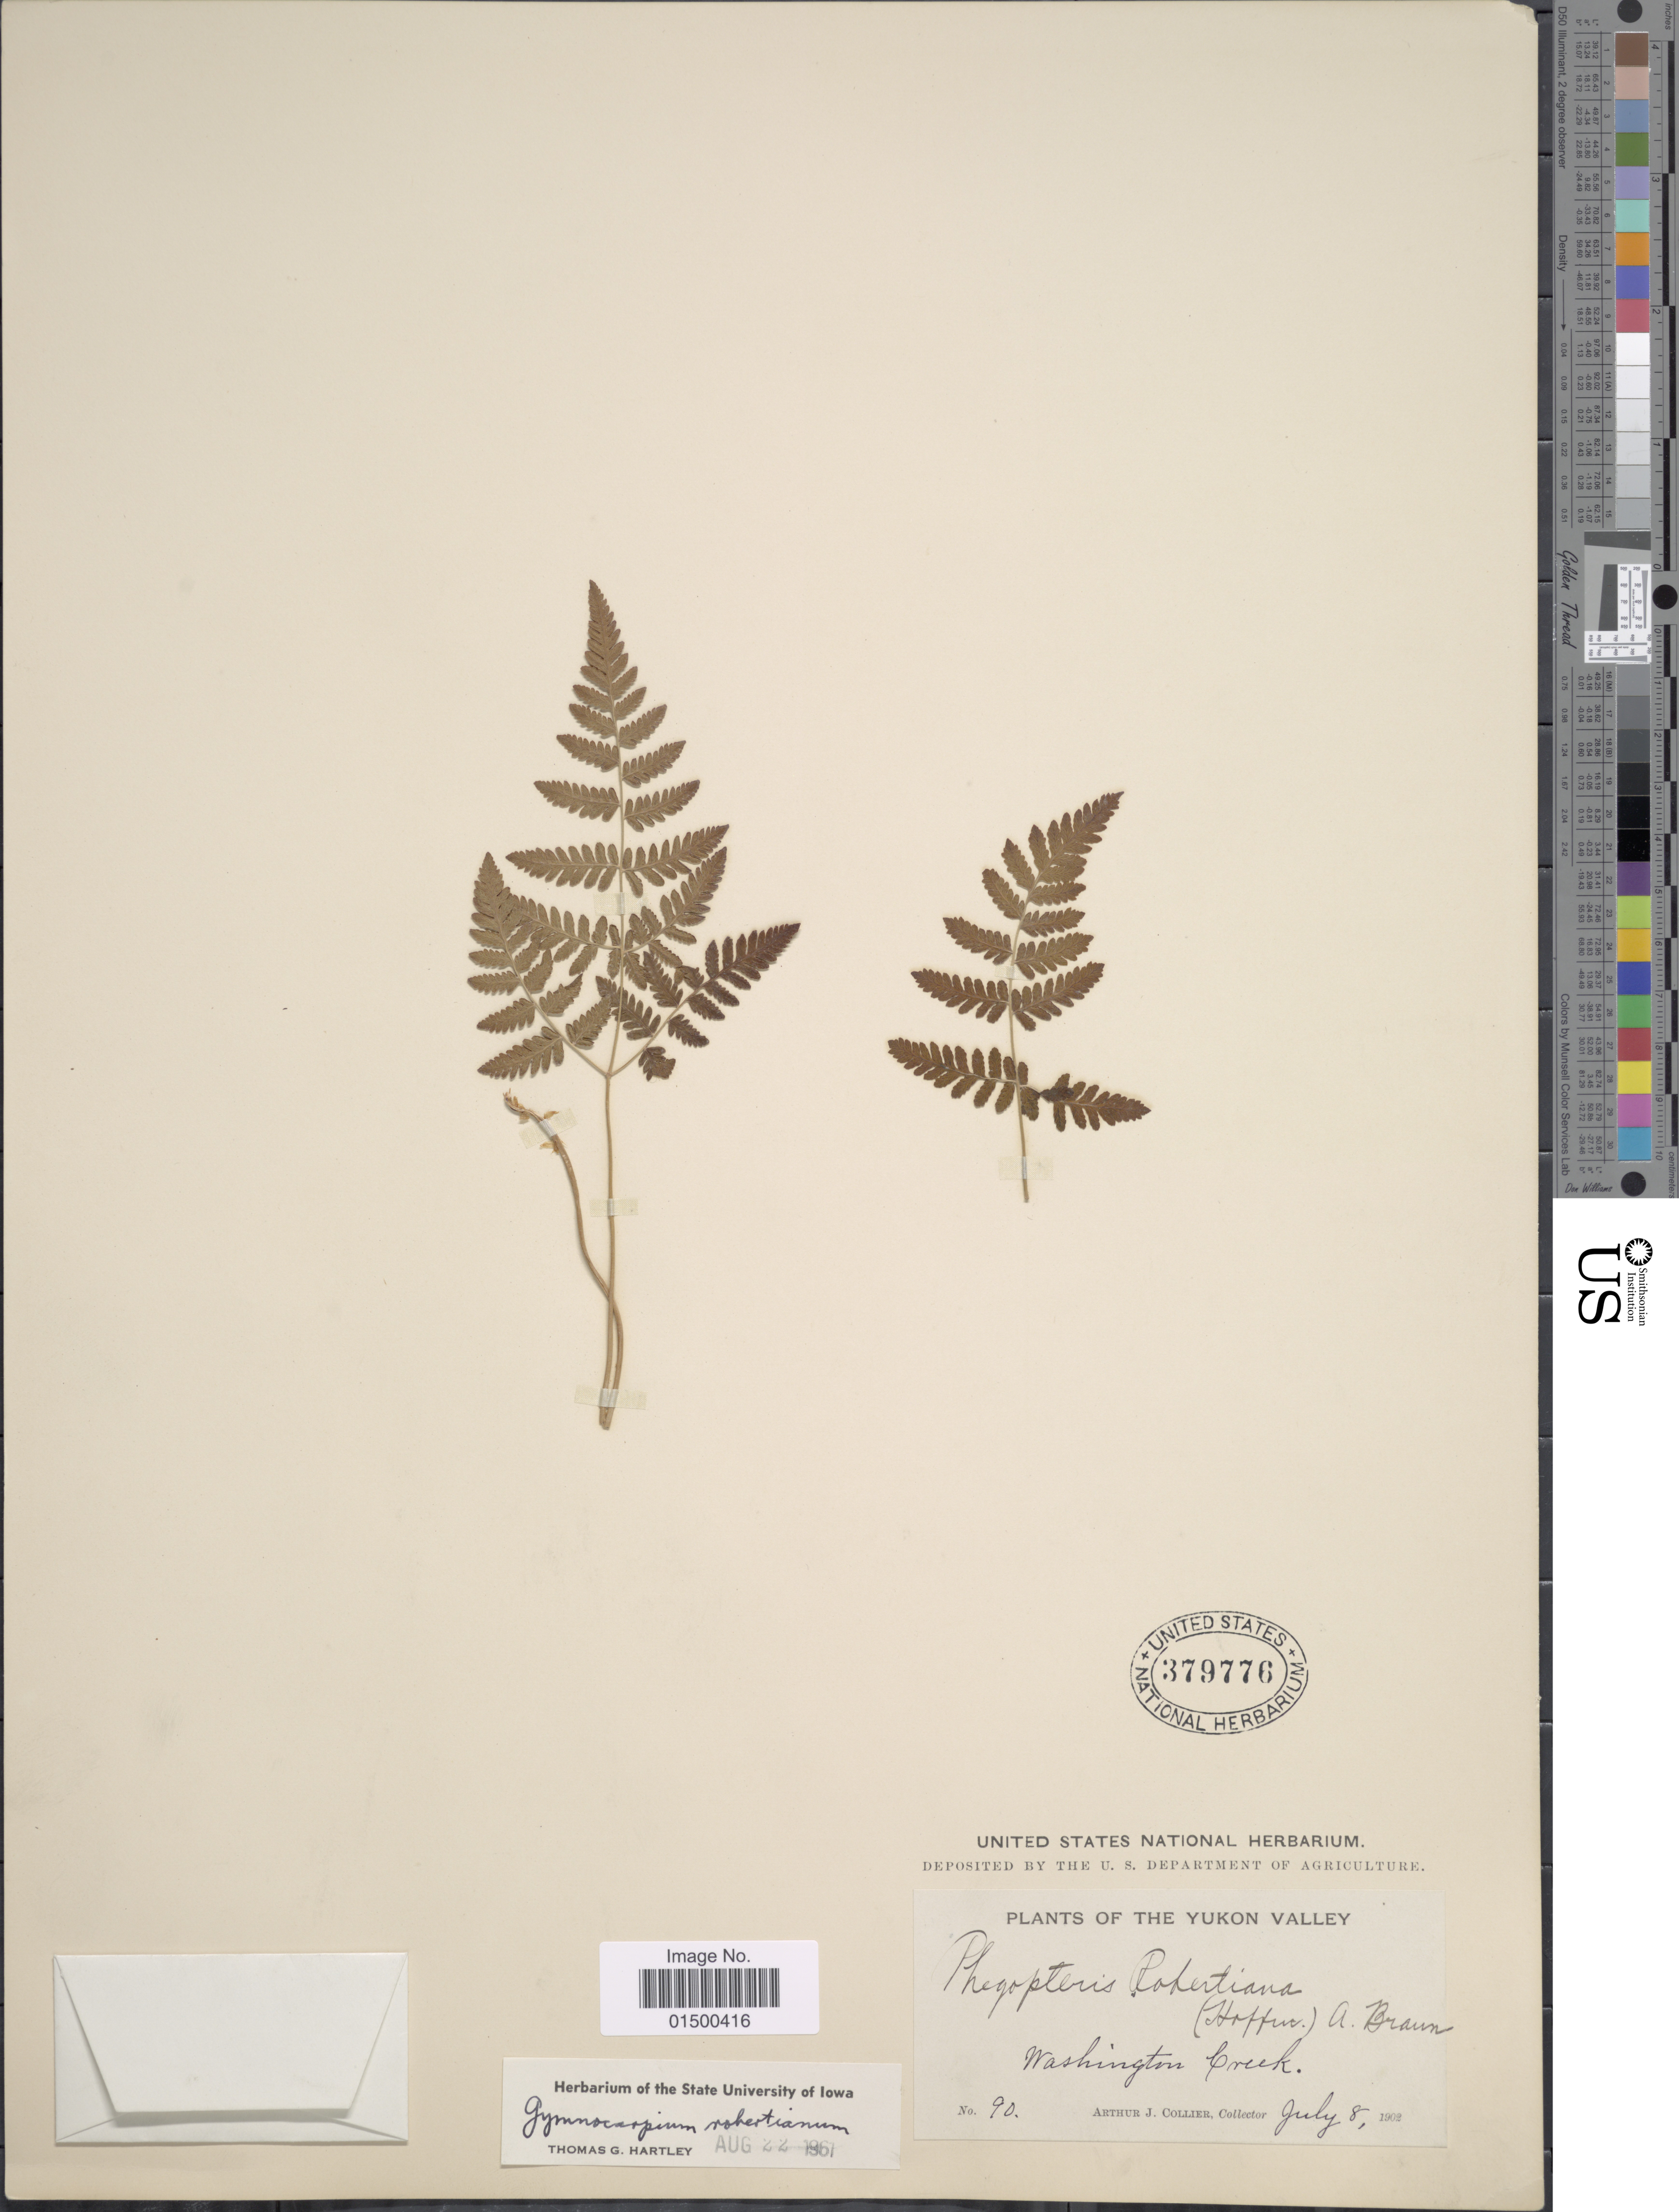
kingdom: Plantae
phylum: Tracheophyta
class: Polypodiopsida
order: Polypodiales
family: Cystopteridaceae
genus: Gymnocarpium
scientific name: Gymnocarpium robertianum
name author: (Hoffm.) Newman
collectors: A. Collier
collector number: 90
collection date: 1902-07-08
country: Canada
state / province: Yukon Territory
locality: Yukon Valley. Washington Creek.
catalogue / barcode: US 379776